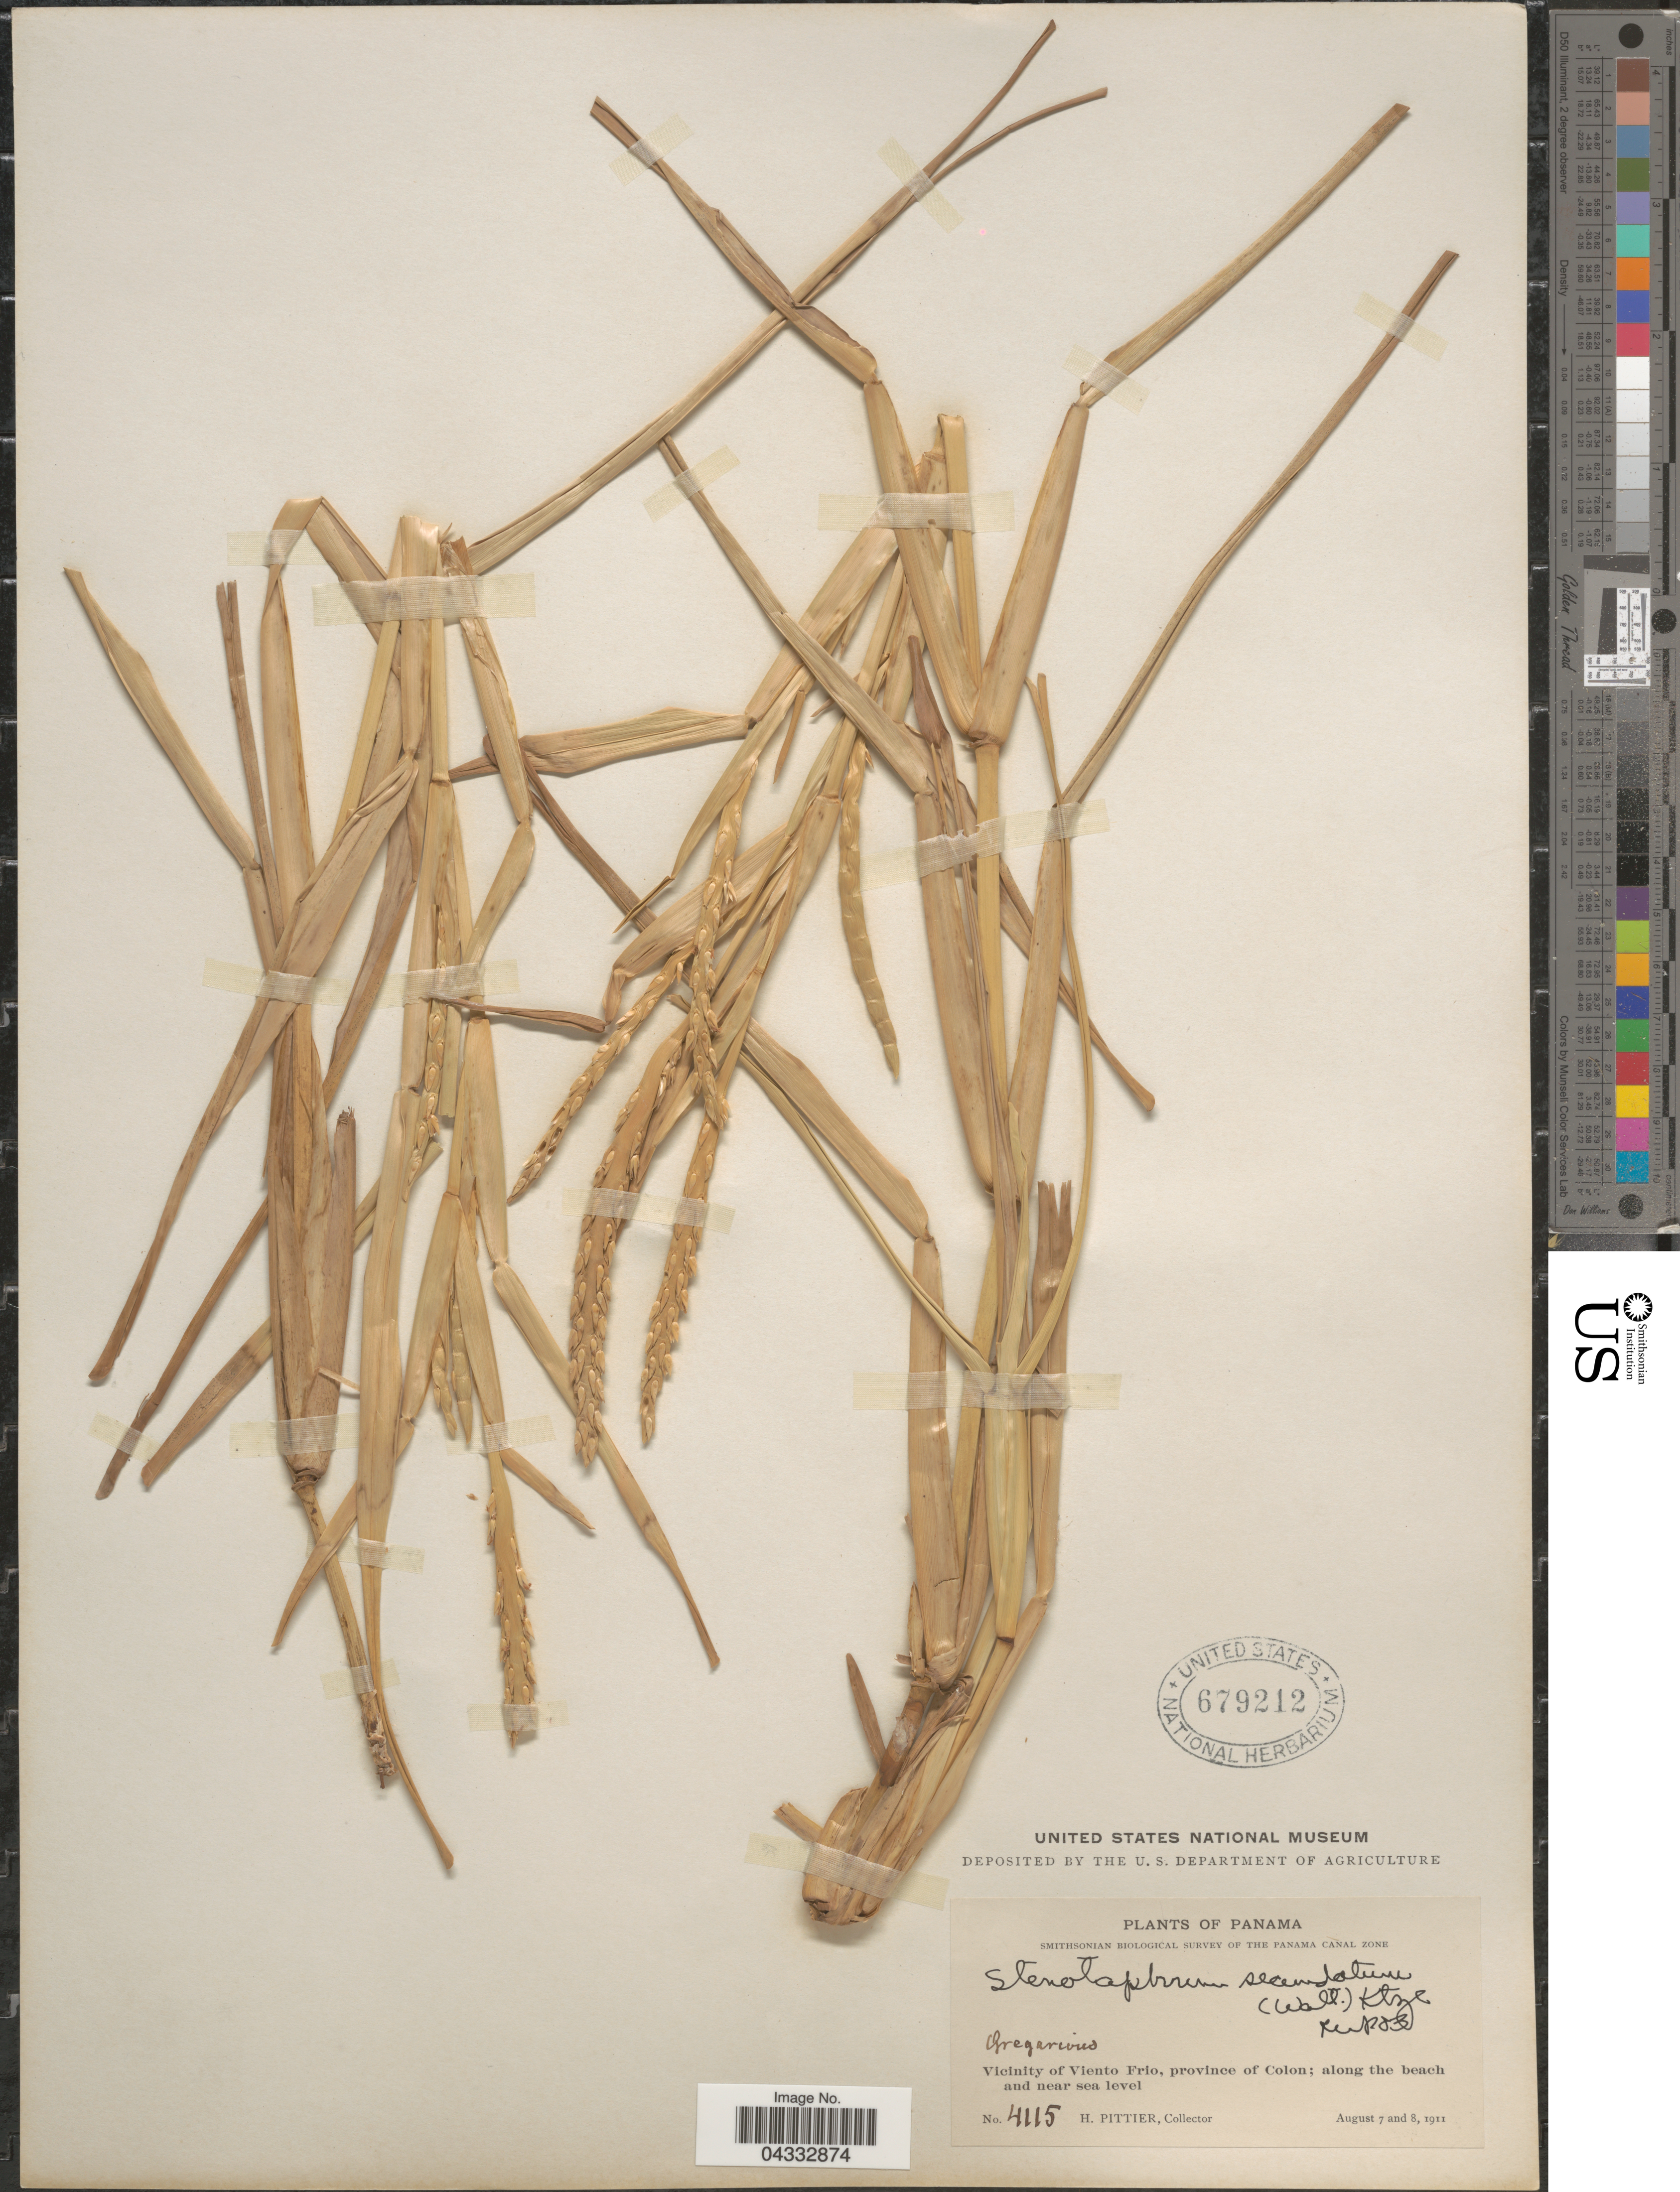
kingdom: Plantae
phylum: Tracheophyta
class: Liliopsida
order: Poales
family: Poaceae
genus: Stenotaphrum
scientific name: Stenotaphrum secundatum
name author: (Walter) Kuntze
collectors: H. F. Pittier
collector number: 4115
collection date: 1911-08-07/1911-08-08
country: Panama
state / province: Colón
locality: Smithsonian Biological Survey of the Panama Canal Zone. Vicinity of Viento Frio,; along the beach.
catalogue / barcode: US 679212